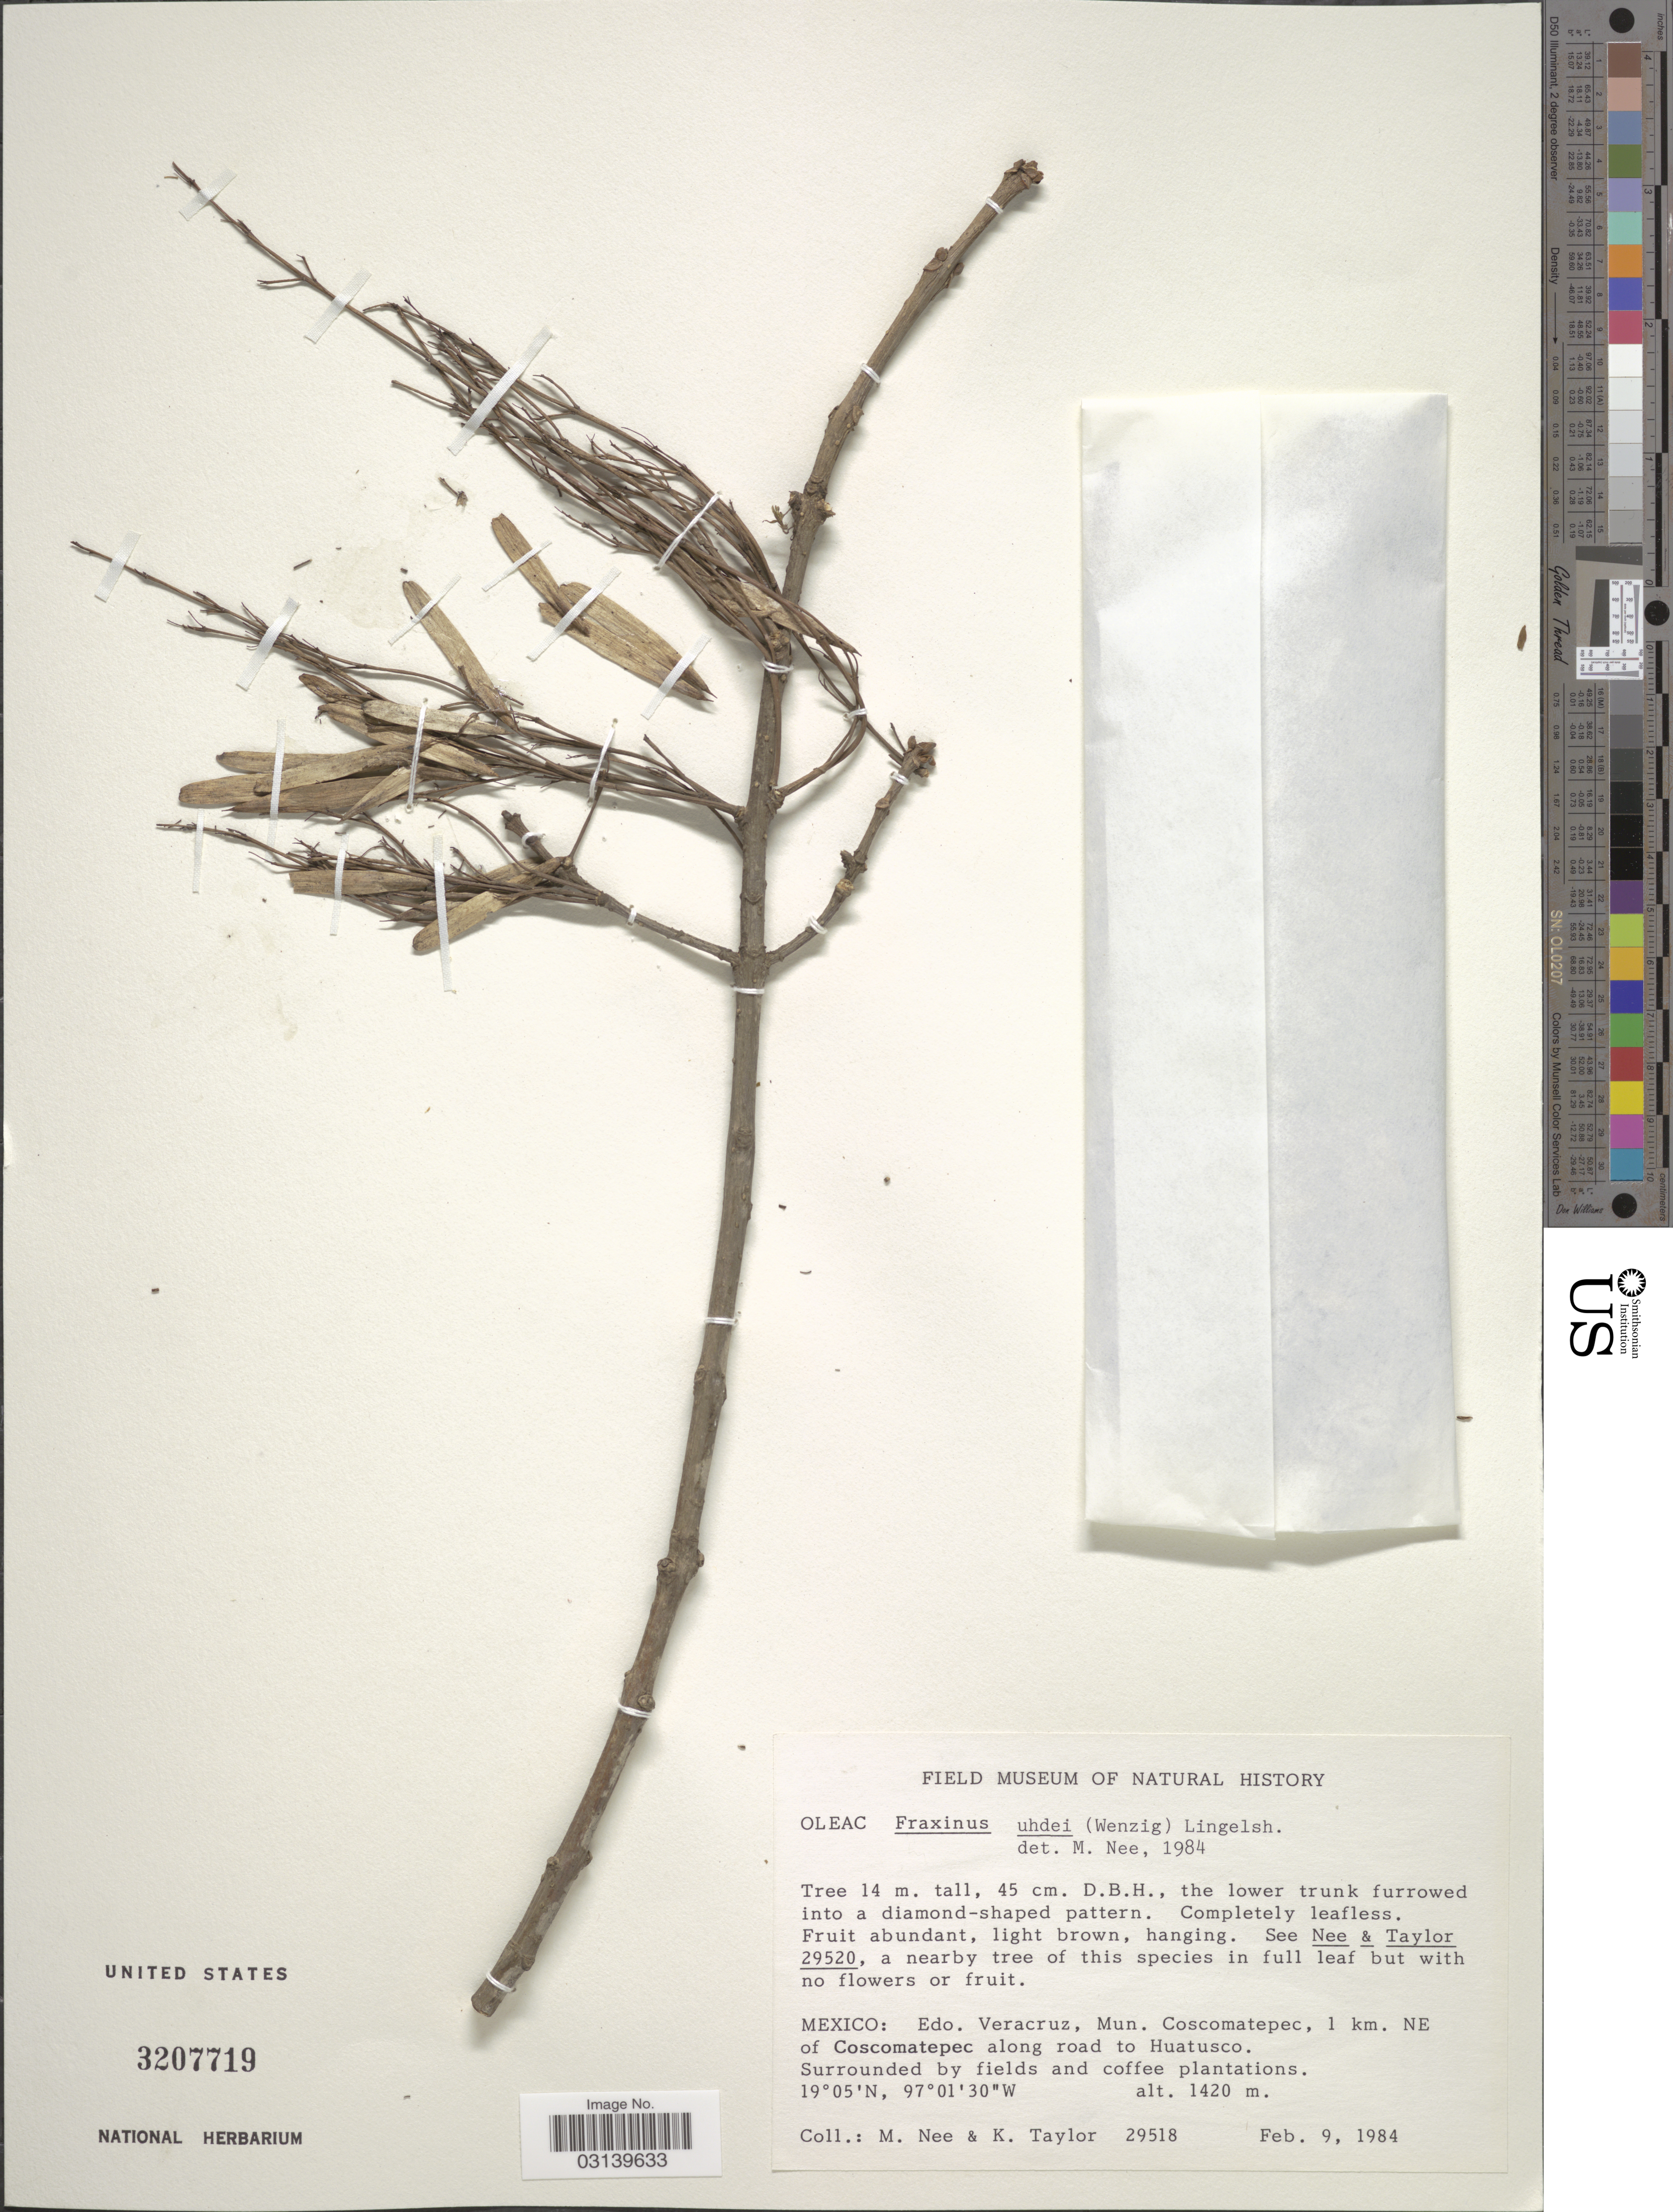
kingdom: Plantae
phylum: Tracheophyta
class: Magnoliopsida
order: Lamiales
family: Oleaceae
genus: Fraxinus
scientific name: Fraxinus uhdei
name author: (Wenz.) Lingelsh.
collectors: M. Nee & K. Taylor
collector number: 29518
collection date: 1984-02-09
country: Mexico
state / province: Veracruz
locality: Edo. Veracruz, Mun. Coscomatepec, 1 km. NE of Coscomatepec along road to Huatusco.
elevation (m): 1420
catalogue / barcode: US 3207719